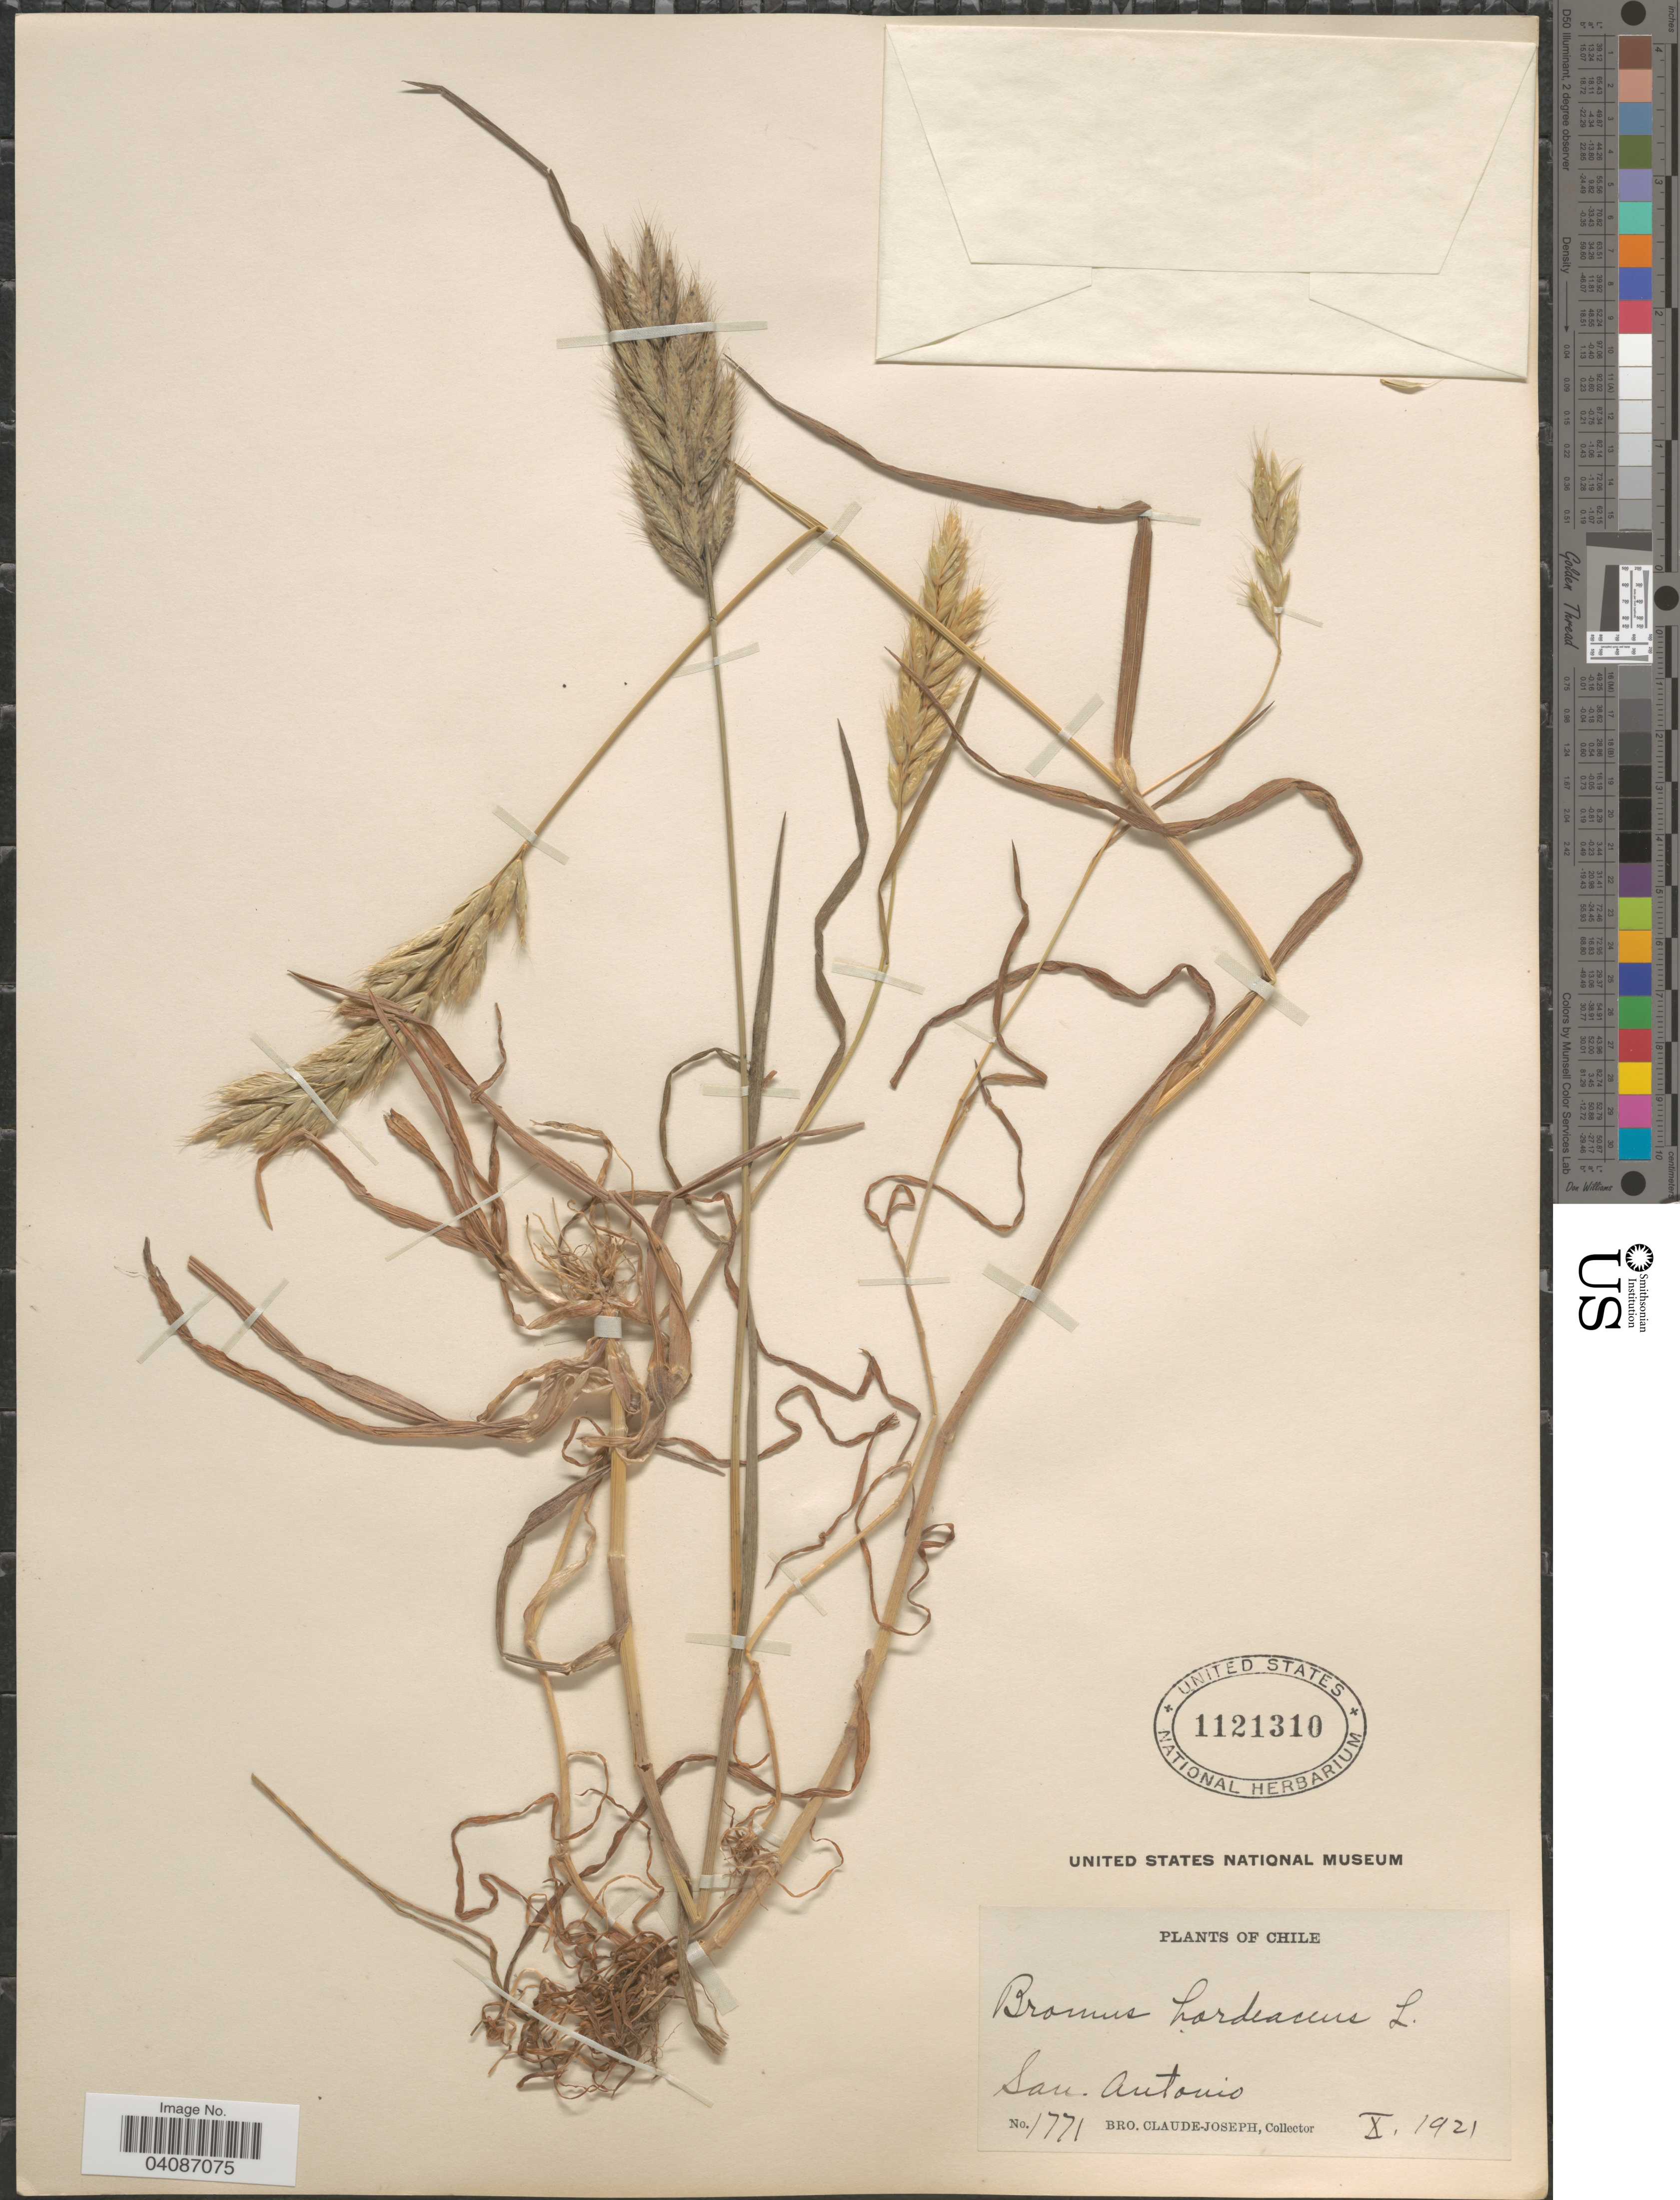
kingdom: Plantae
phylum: Tracheophyta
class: Liliopsida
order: Poales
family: Poaceae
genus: Bromus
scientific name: Bromus hordeaceus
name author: L.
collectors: Bro. Claude-Joseph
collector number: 1771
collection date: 1921-10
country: Chile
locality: San Antonio.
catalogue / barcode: US 1121310